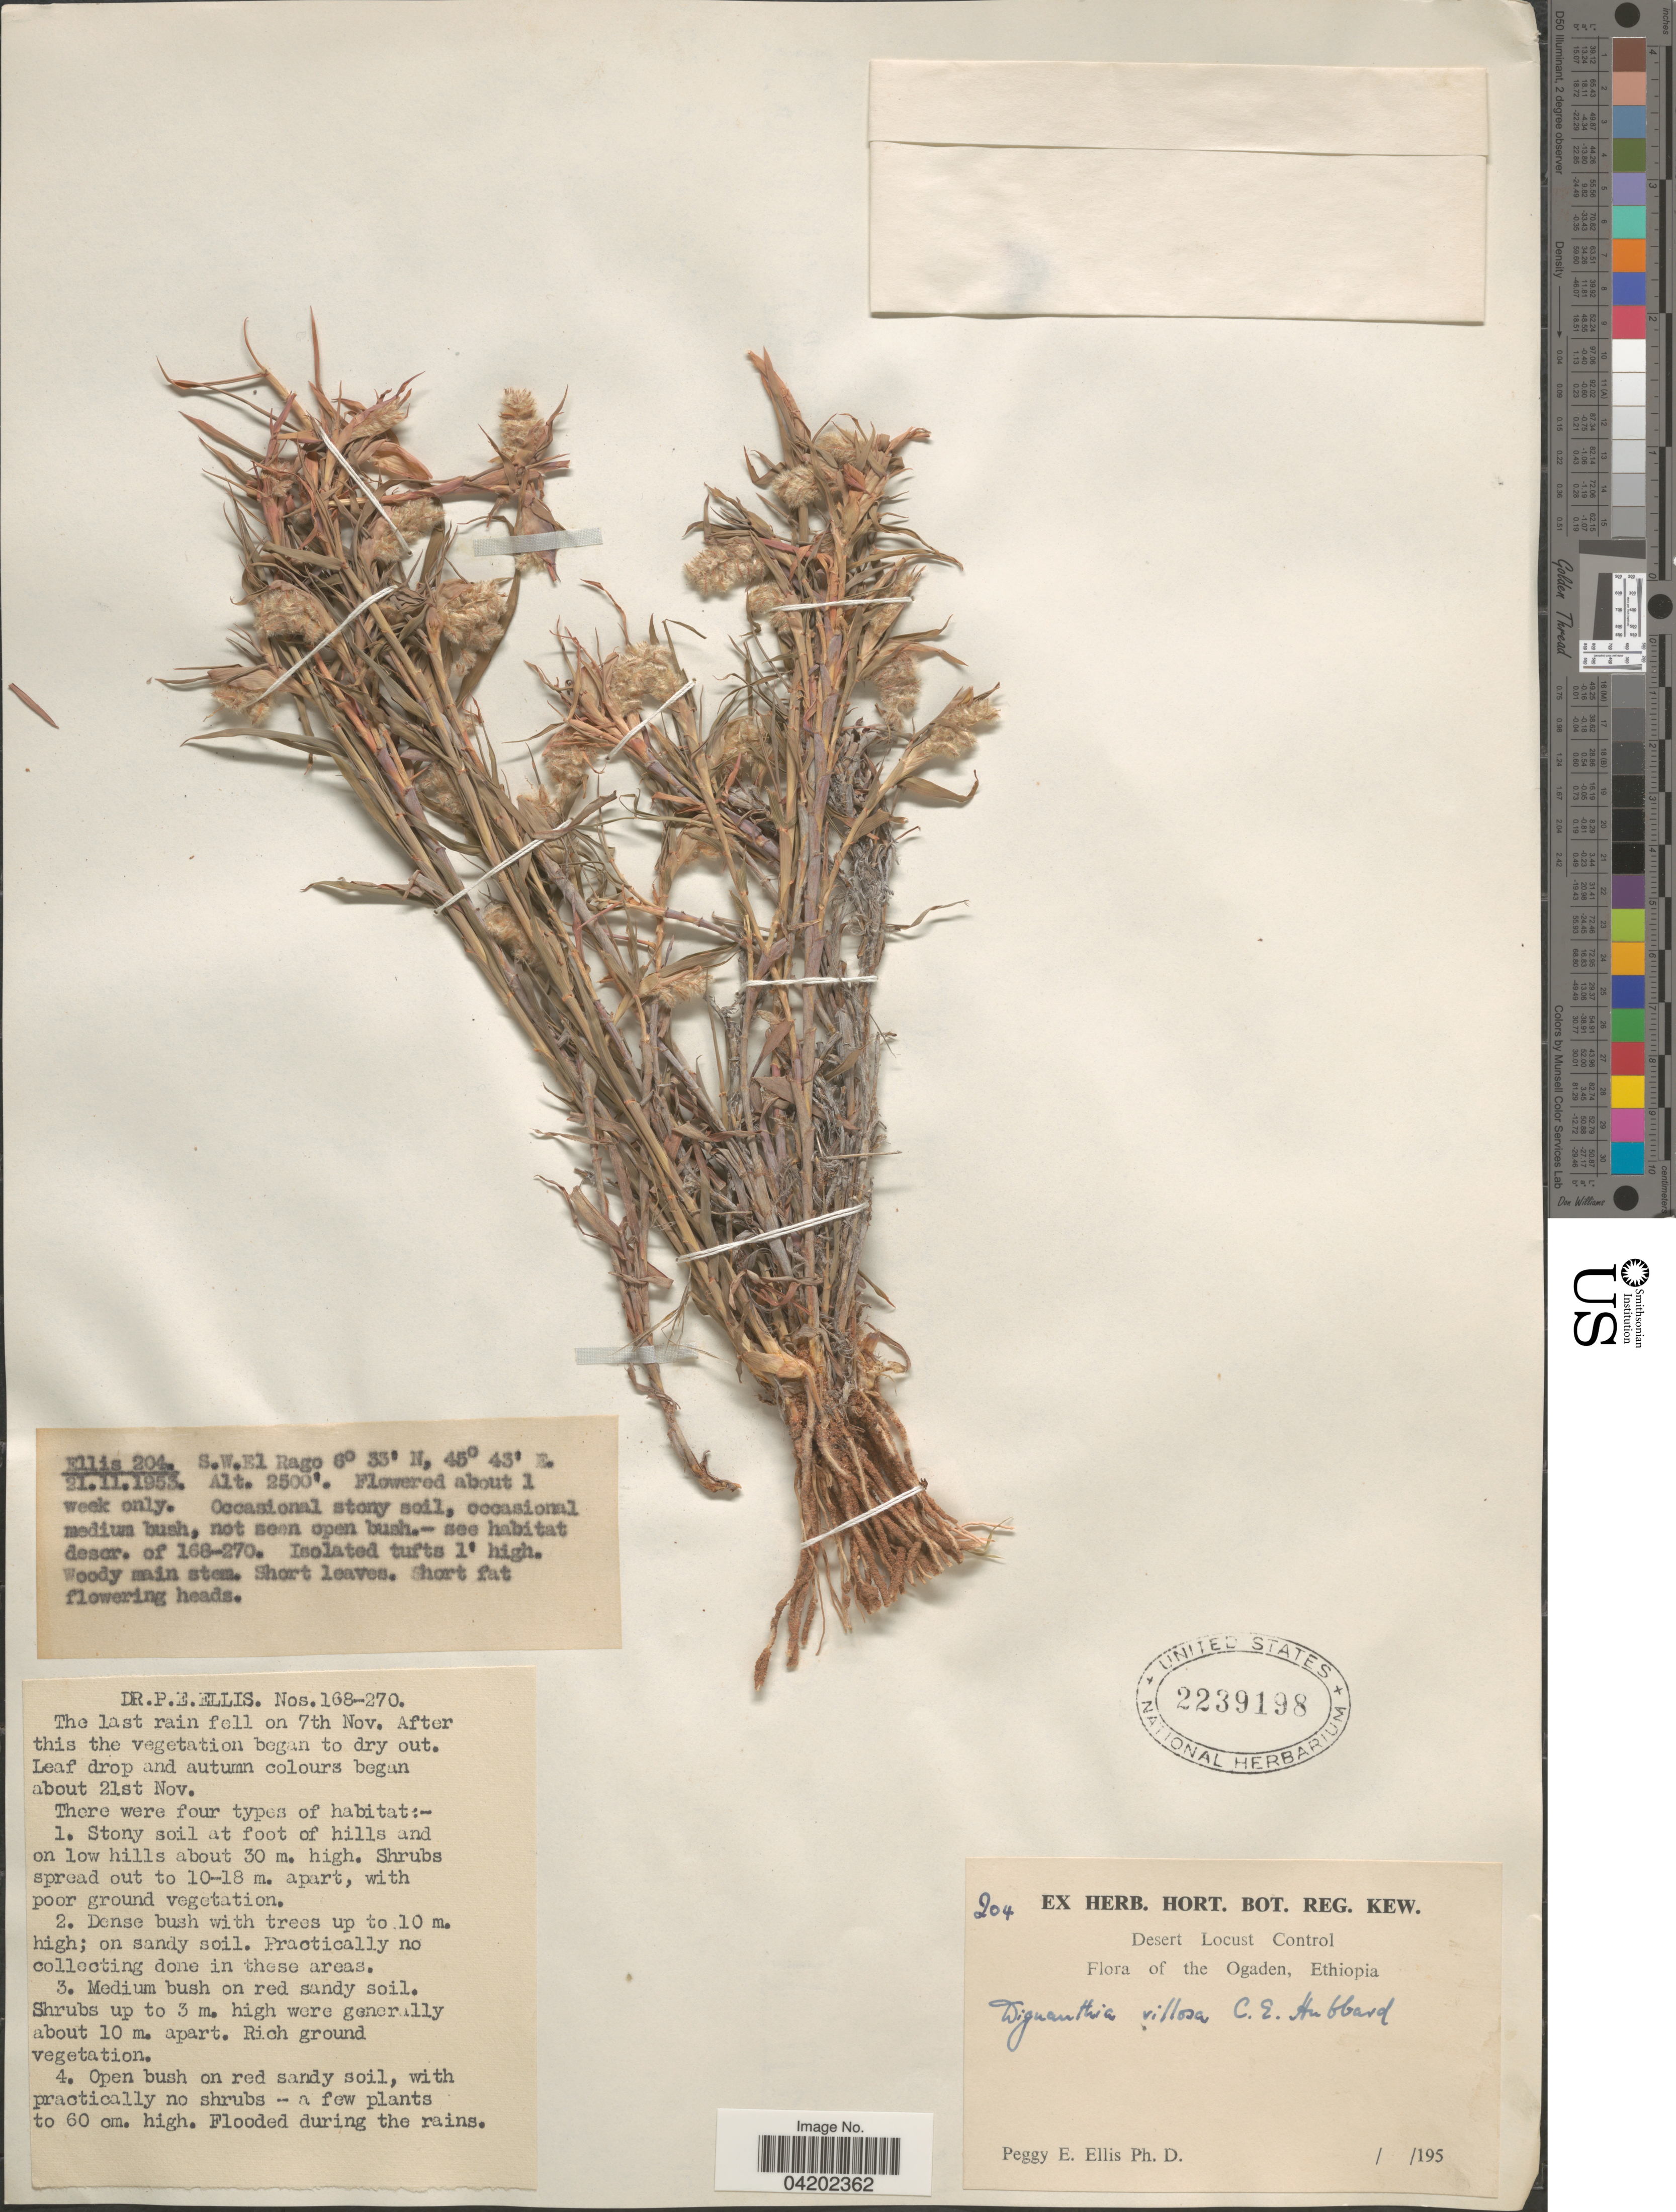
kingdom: Plantae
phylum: Tracheophyta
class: Liliopsida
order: Poales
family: Poaceae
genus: Dignathia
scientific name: Dignathia villosa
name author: C.E. Hubb.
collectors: P. Ellis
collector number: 204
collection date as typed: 195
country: Ethiopia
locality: The Ogaden. S.W. El Rago.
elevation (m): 762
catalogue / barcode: US 2239198